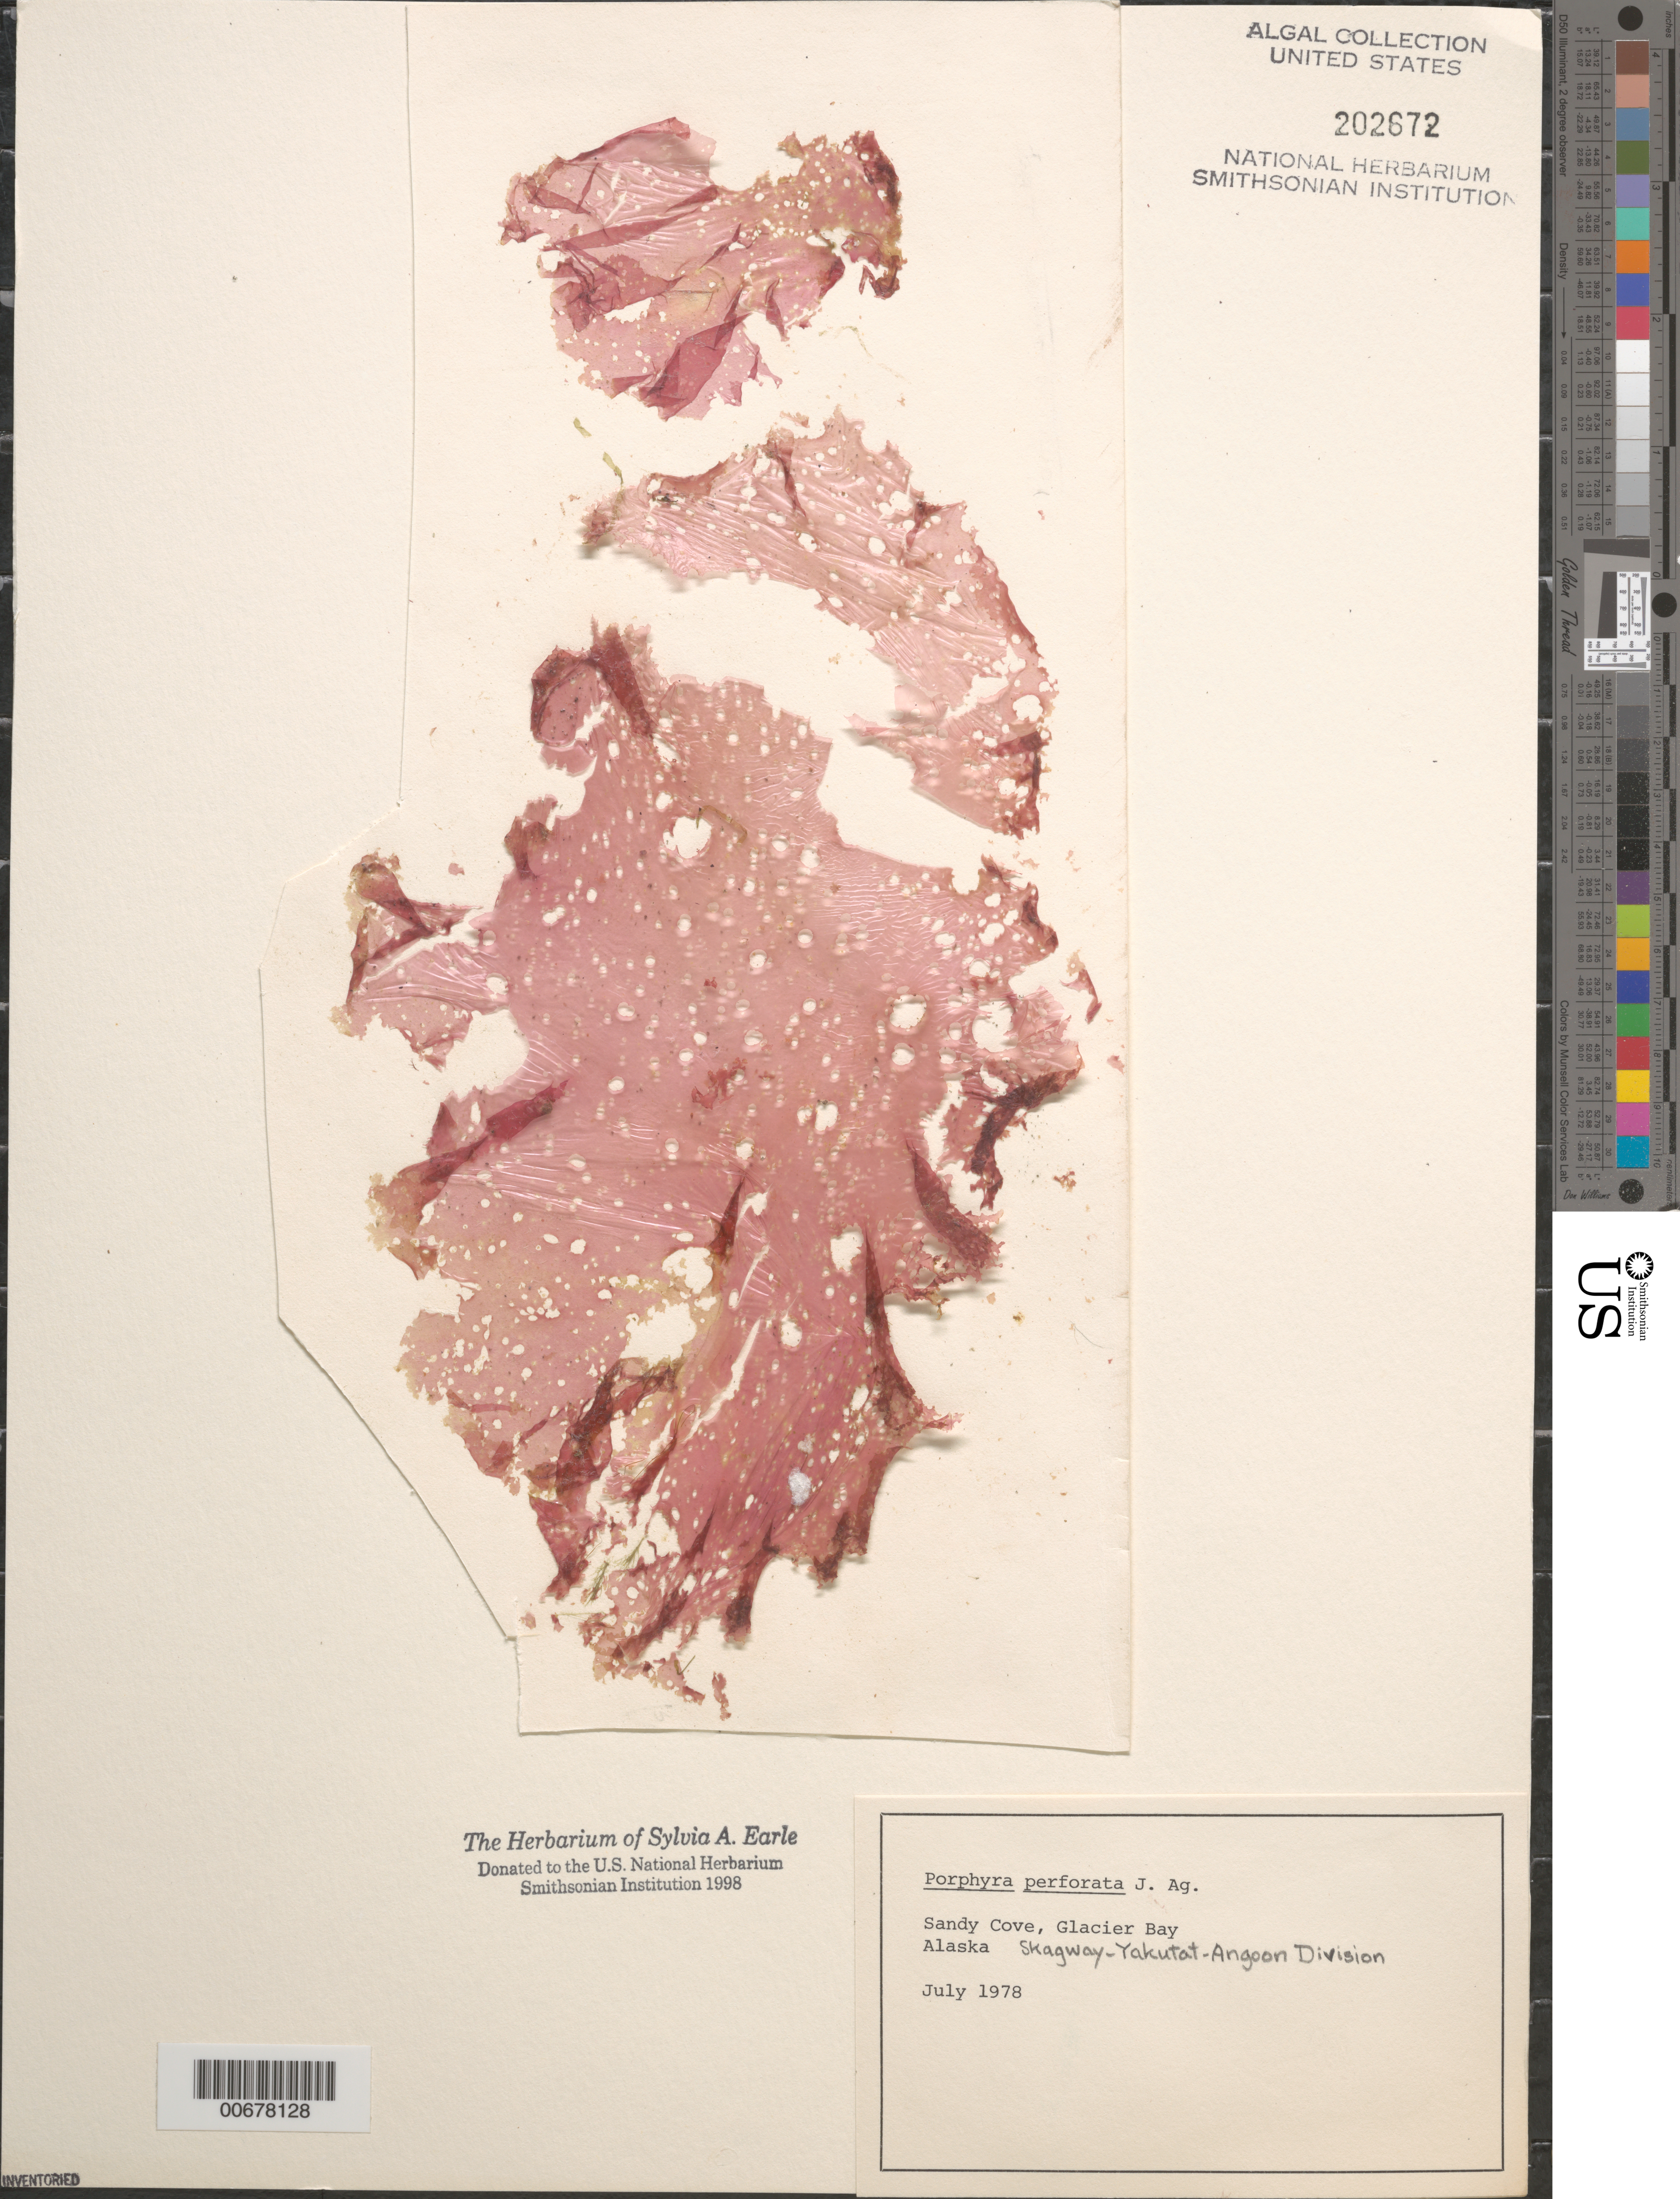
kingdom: Plantae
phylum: Rhodophyta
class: Bangiophyceae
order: Bangiales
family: Bangiaceae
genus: Pyropia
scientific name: Pyropia perforata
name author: (J. Agardh) S.C. Lindstrom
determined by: Algae name updating Project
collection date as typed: Jul 1978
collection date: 1978-07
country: United States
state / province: Alaska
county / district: Skagway-Yakutat-Angoon Division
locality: Sandy Cove, Glacier Bay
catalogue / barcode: US 202672